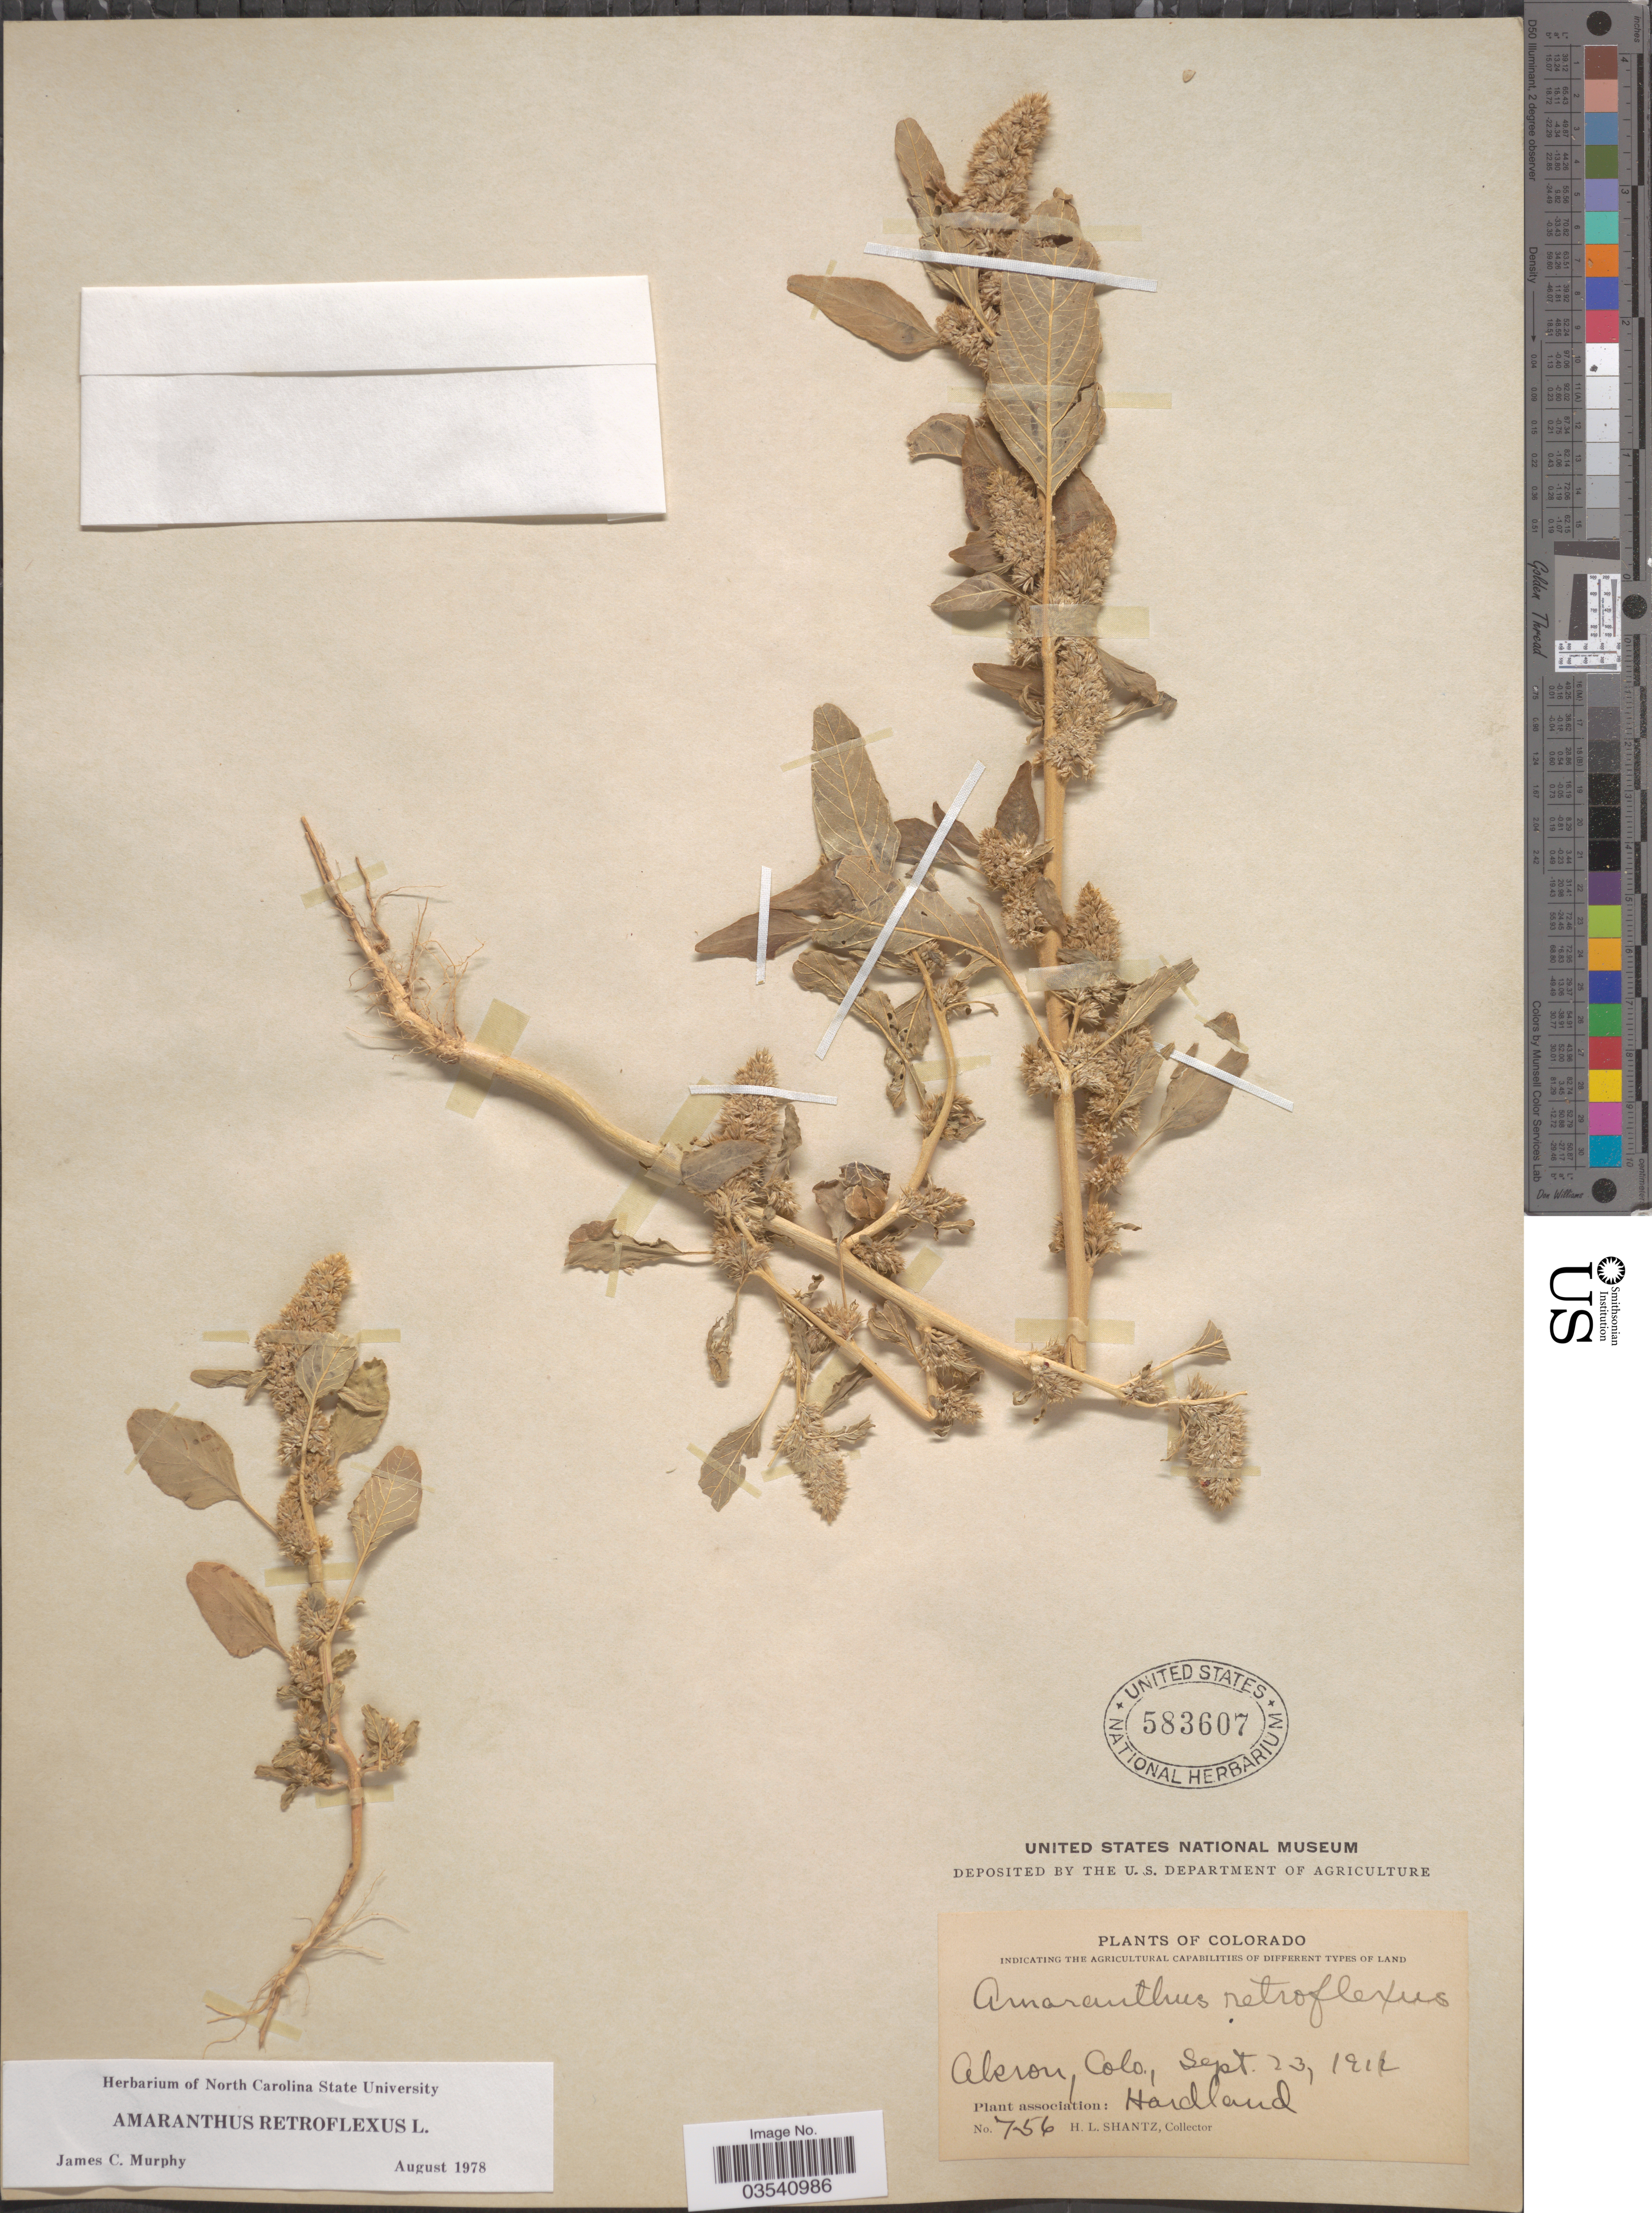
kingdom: Plantae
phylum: Tracheophyta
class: Magnoliopsida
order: Caryophyllales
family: Amaranthaceae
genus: Amaranthus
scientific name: Amaranthus retroflexus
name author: L.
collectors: H. Shantz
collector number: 756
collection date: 1911-09-23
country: United States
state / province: Colorado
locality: Akron. Hardland [unsure placement].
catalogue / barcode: US 583607